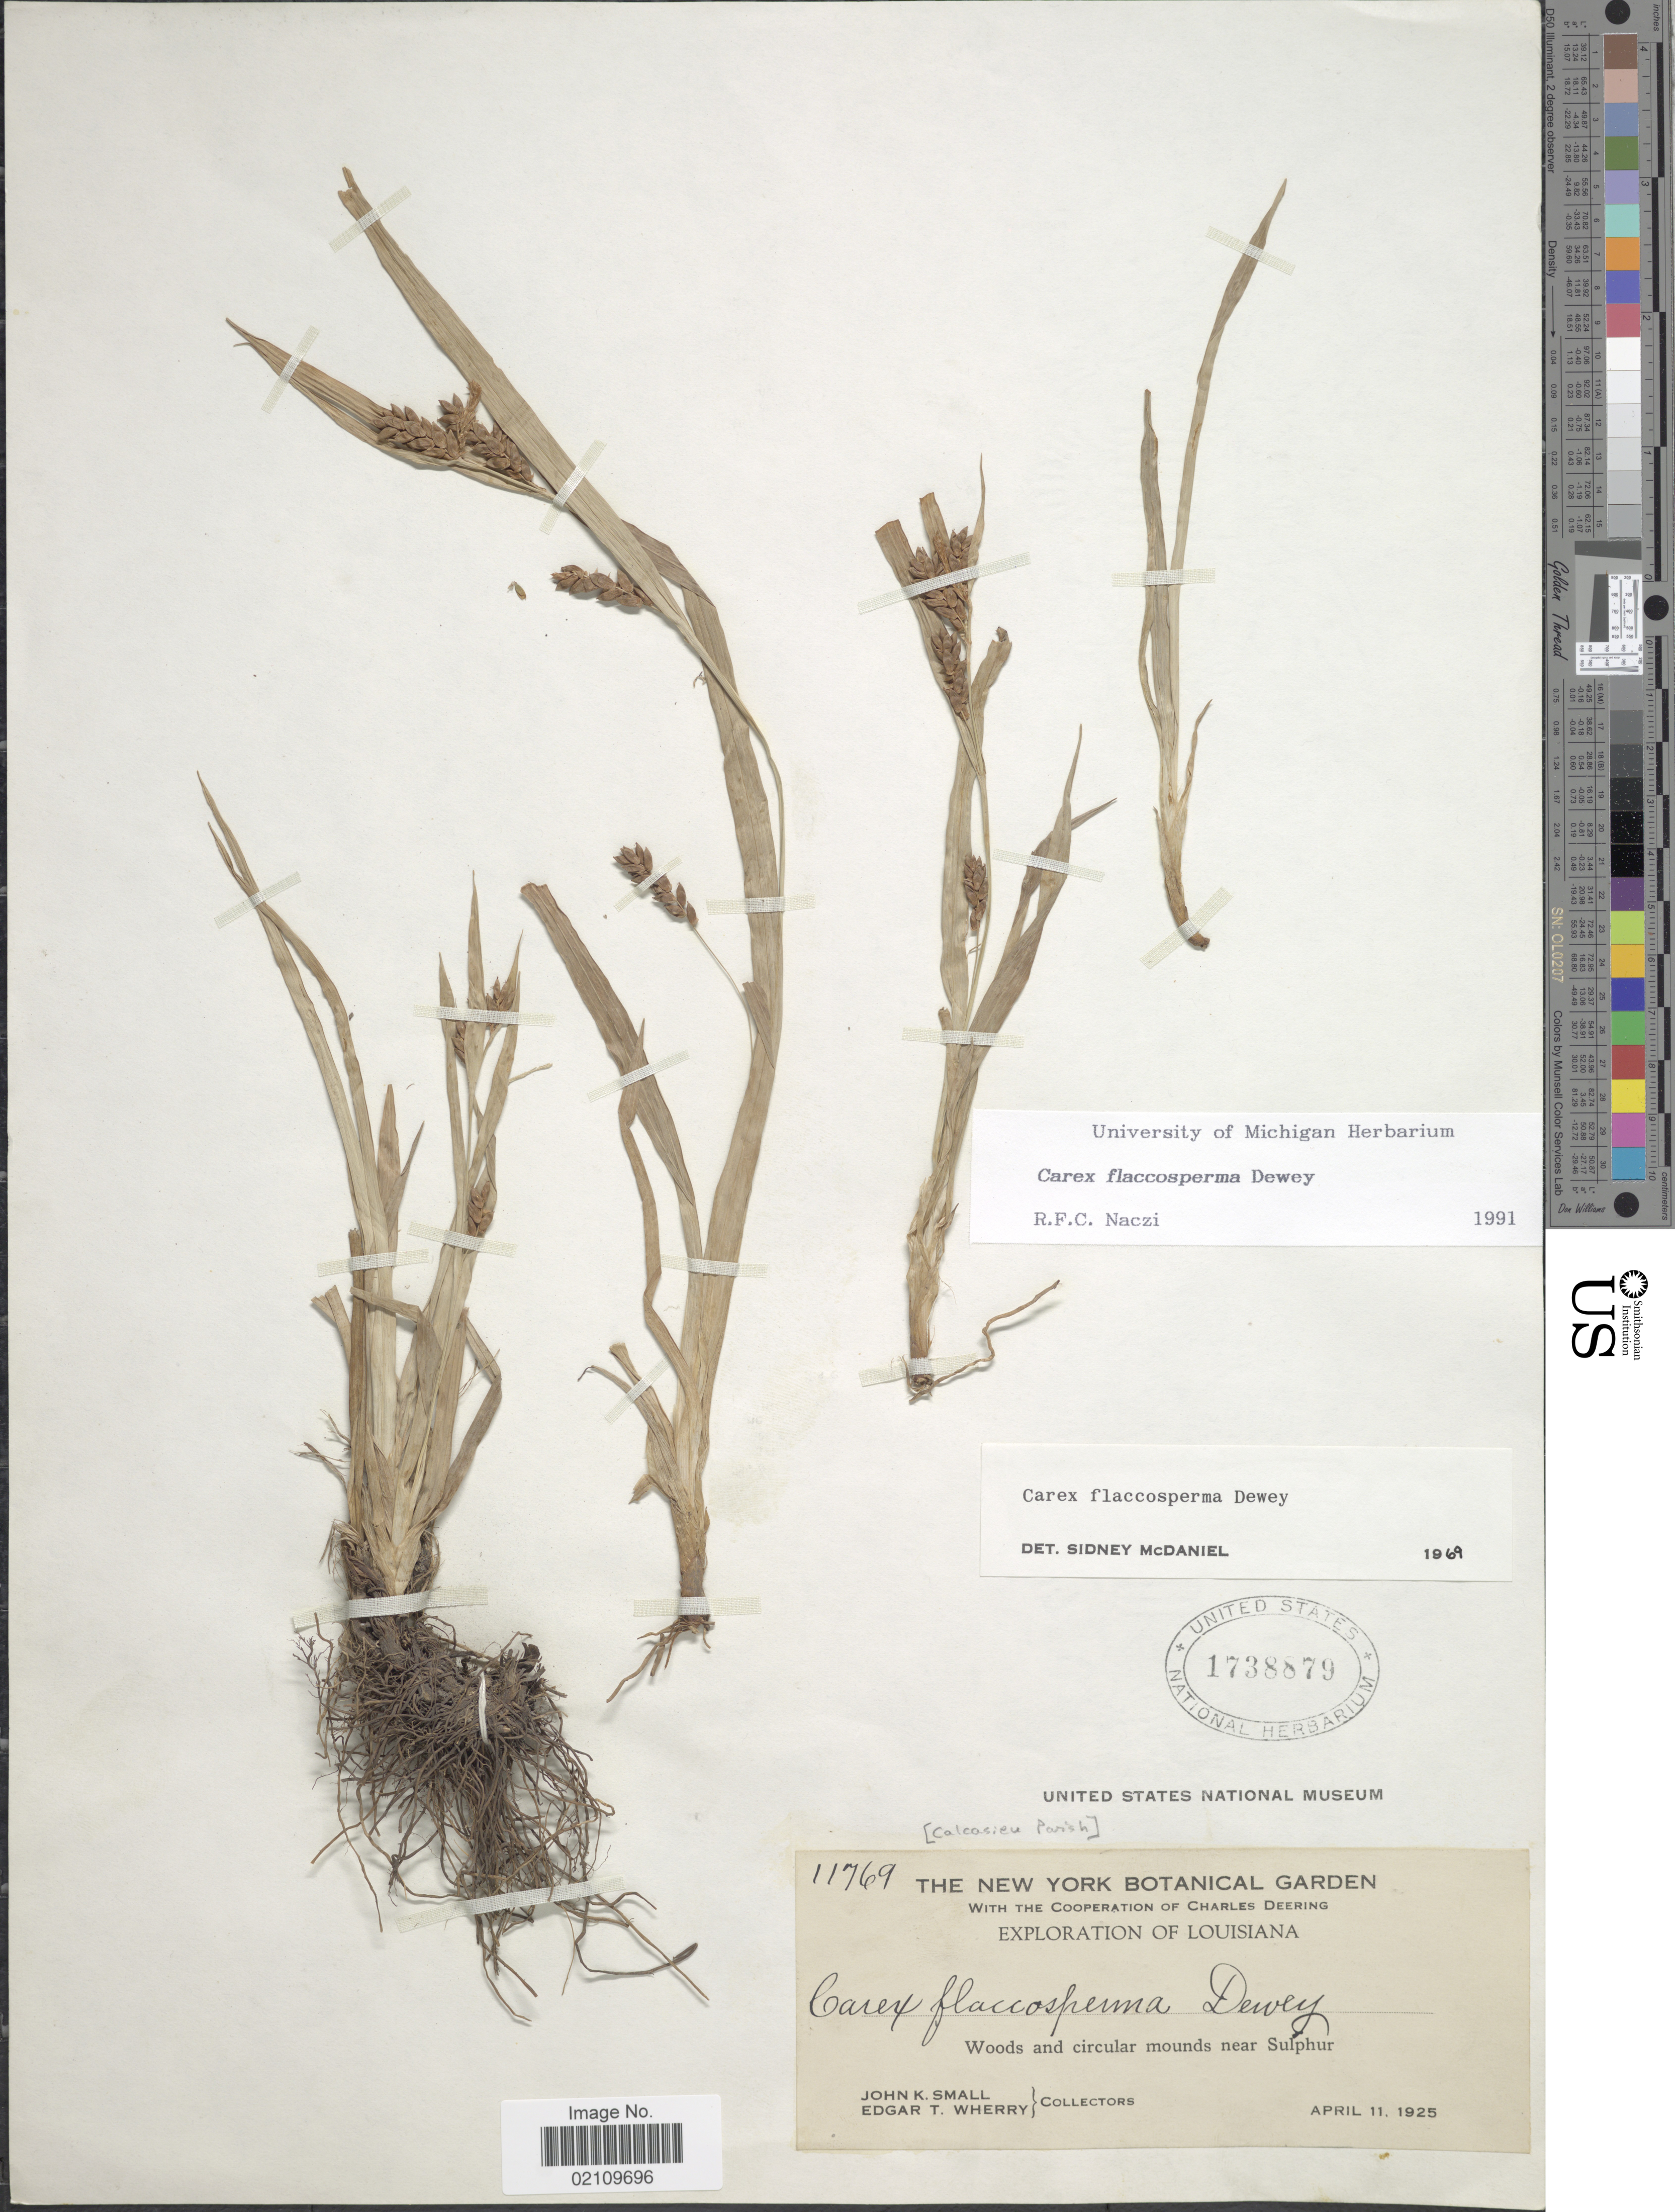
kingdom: Plantae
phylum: Tracheophyta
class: Liliopsida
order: Poales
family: Cyperaceae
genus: Carex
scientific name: Carex flaccosperma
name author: Dewey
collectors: J. K. Small & E. T. Wherry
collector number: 11769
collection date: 1925-04-11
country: United States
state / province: Louisiana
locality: Near Sulphur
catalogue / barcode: US 1738879